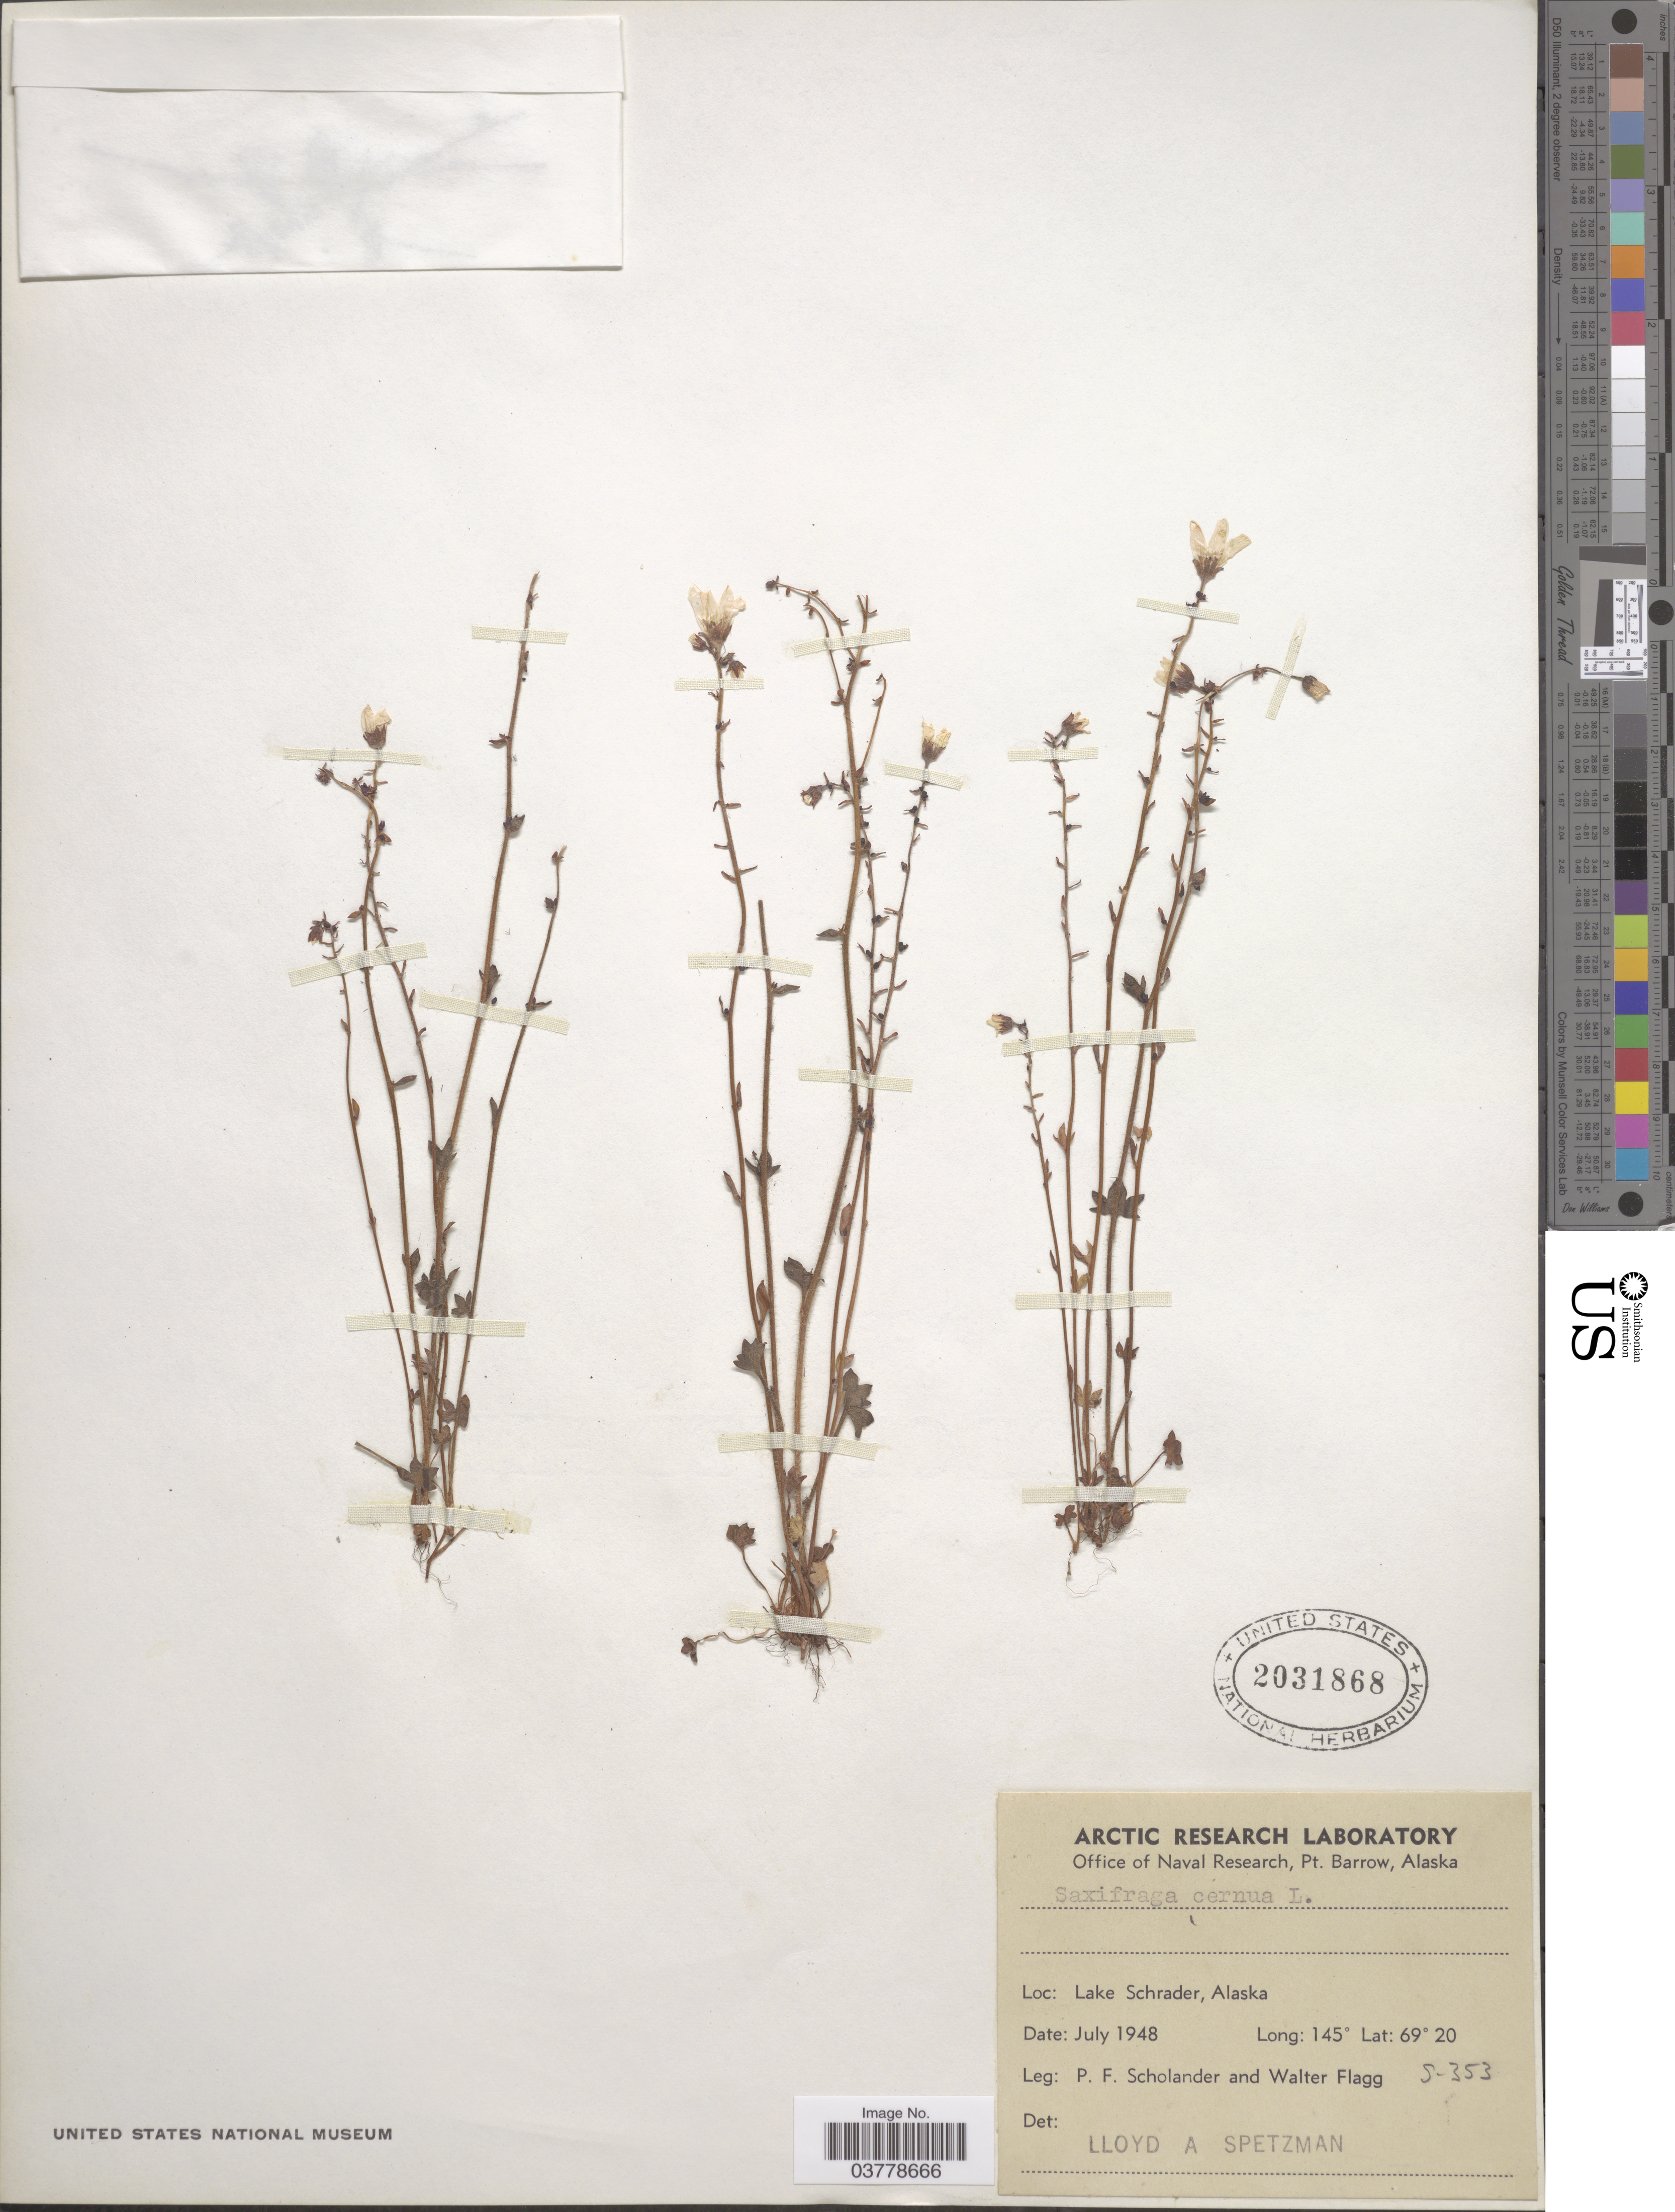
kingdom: Plantae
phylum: Tracheophyta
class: Magnoliopsida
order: Saxifragales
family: Saxifragaceae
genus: Saxifraga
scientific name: Saxifraga cernua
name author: L.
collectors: P. Scholander & W. Flagg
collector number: S-353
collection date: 1948-07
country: United States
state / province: Alaska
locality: Lake Schrader.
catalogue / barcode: US 2031868